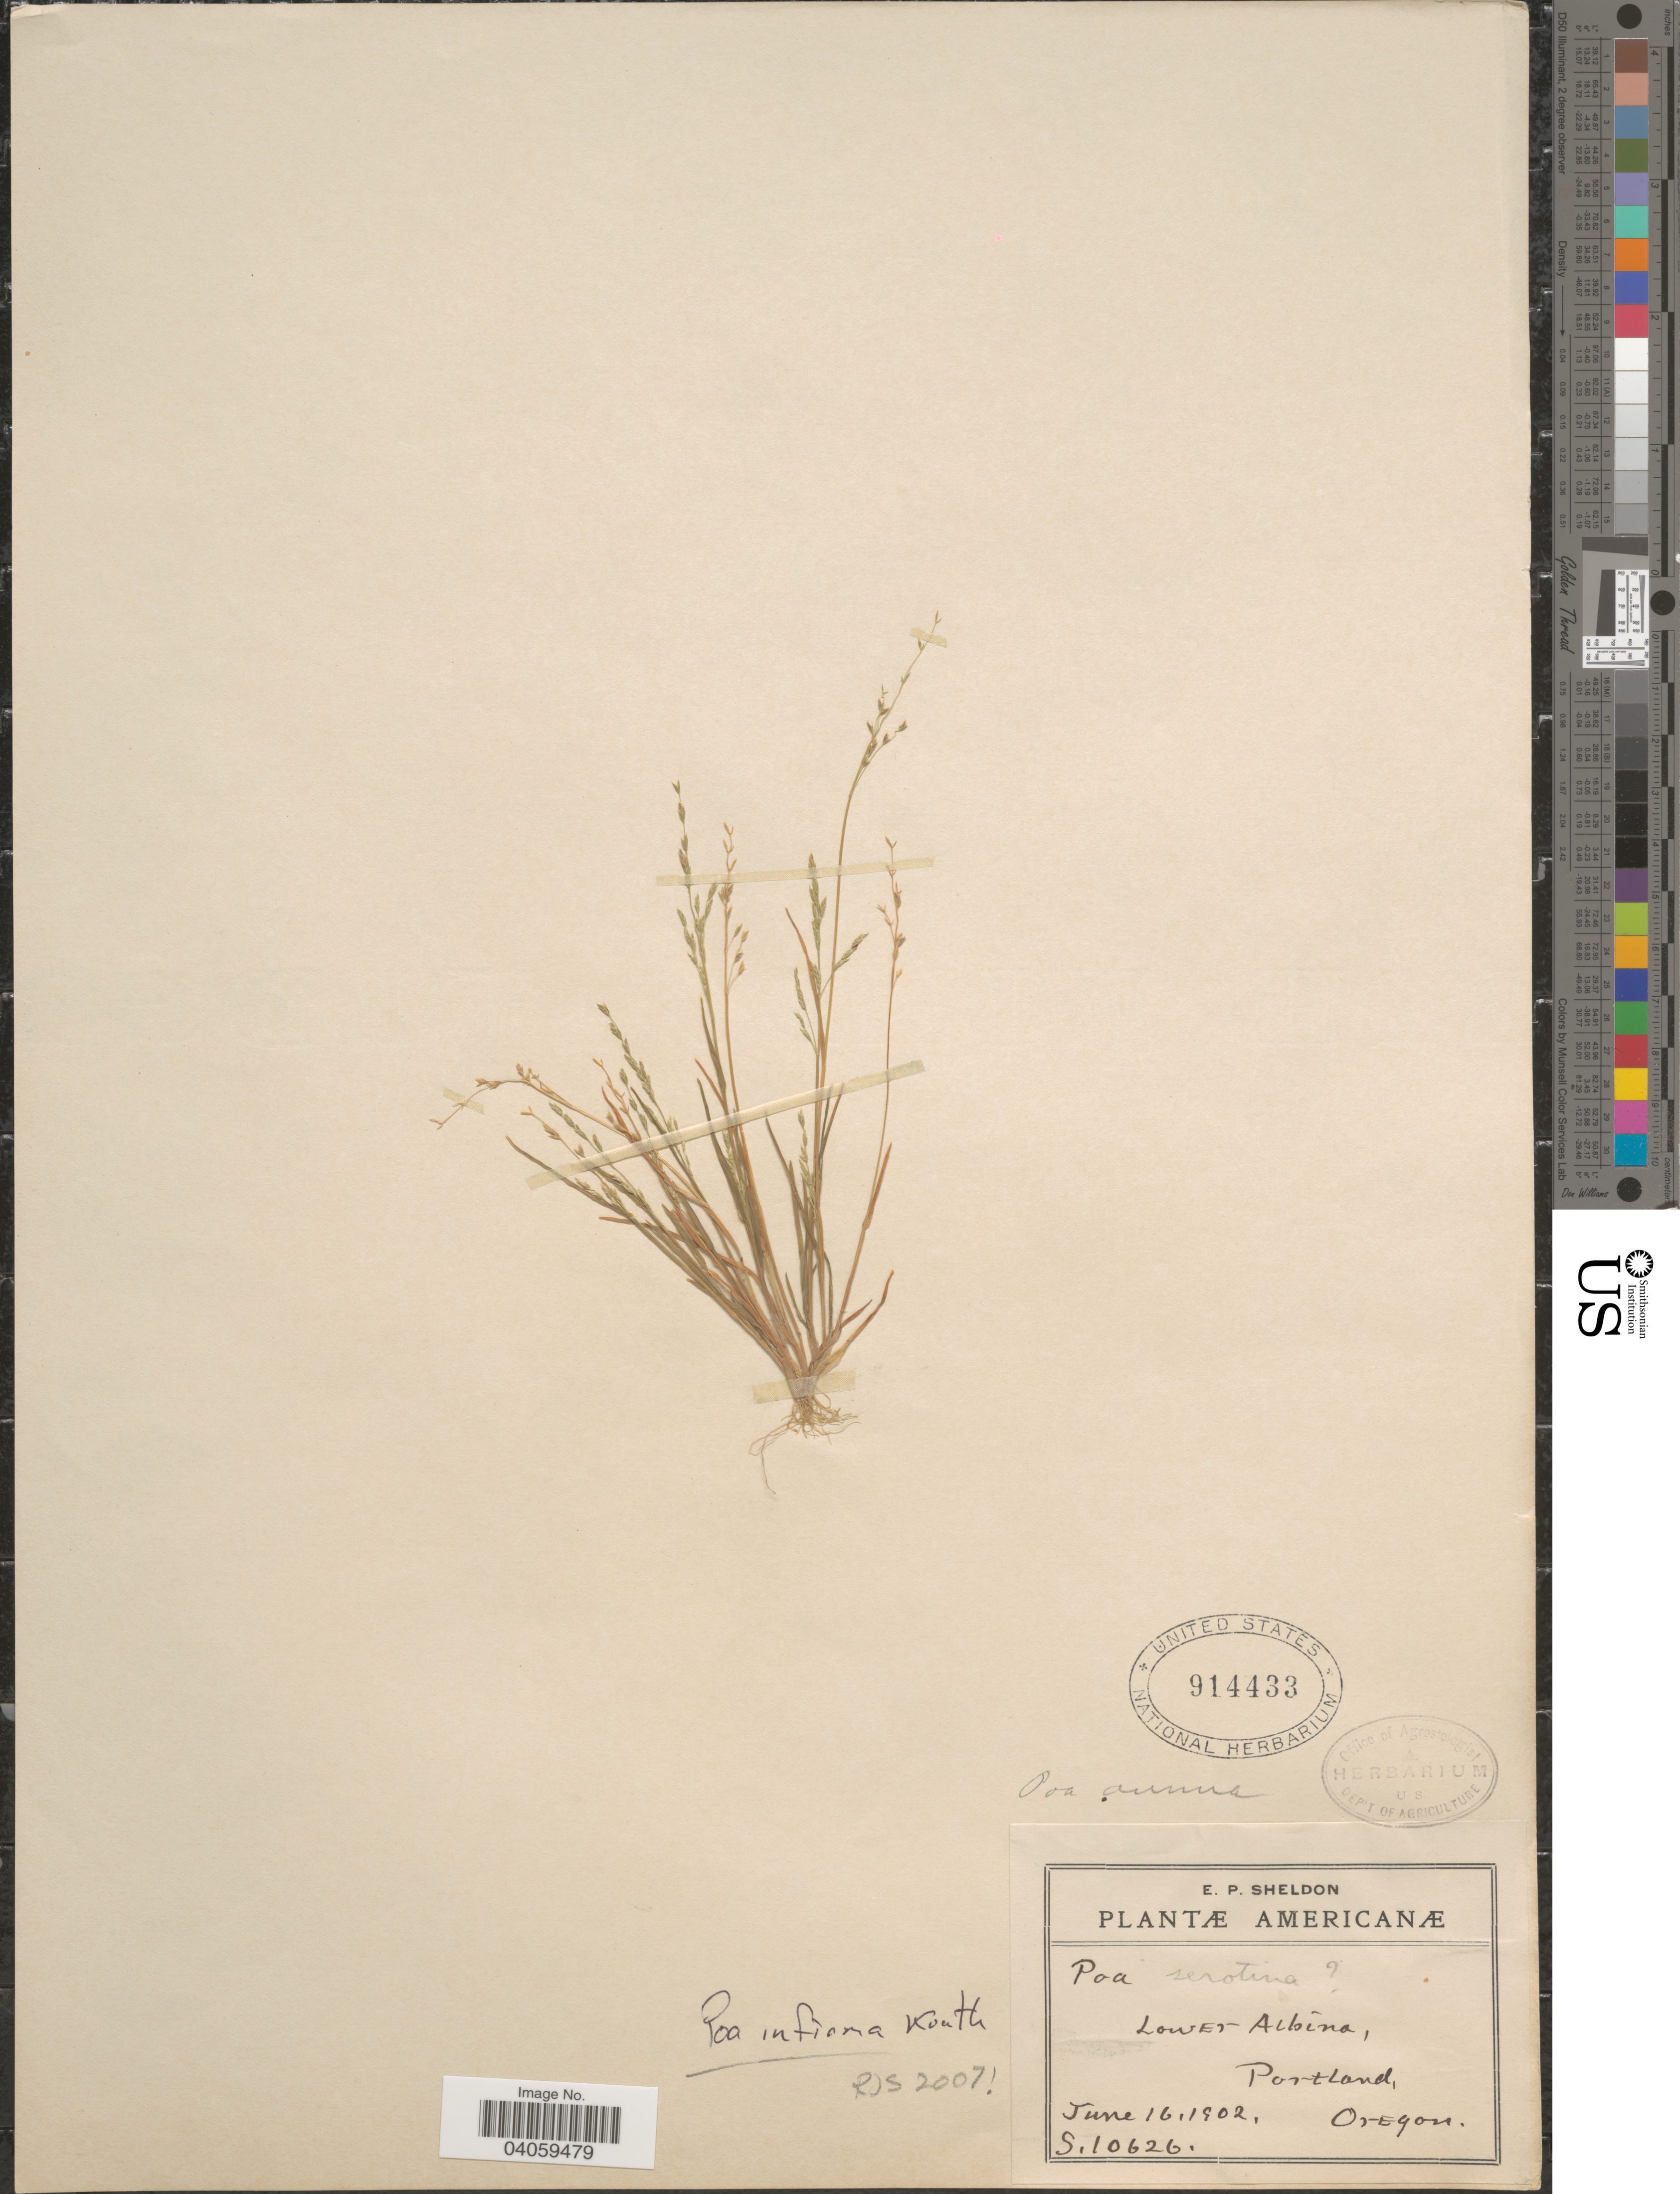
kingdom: Plantae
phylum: Tracheophyta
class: Liliopsida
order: Poales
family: Poaceae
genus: Poa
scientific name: Poa infirma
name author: Kunth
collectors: E. P. Sheldon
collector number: S10626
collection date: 1902-06-16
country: United States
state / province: Oregon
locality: Lower Albina, Portland.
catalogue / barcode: US 914433